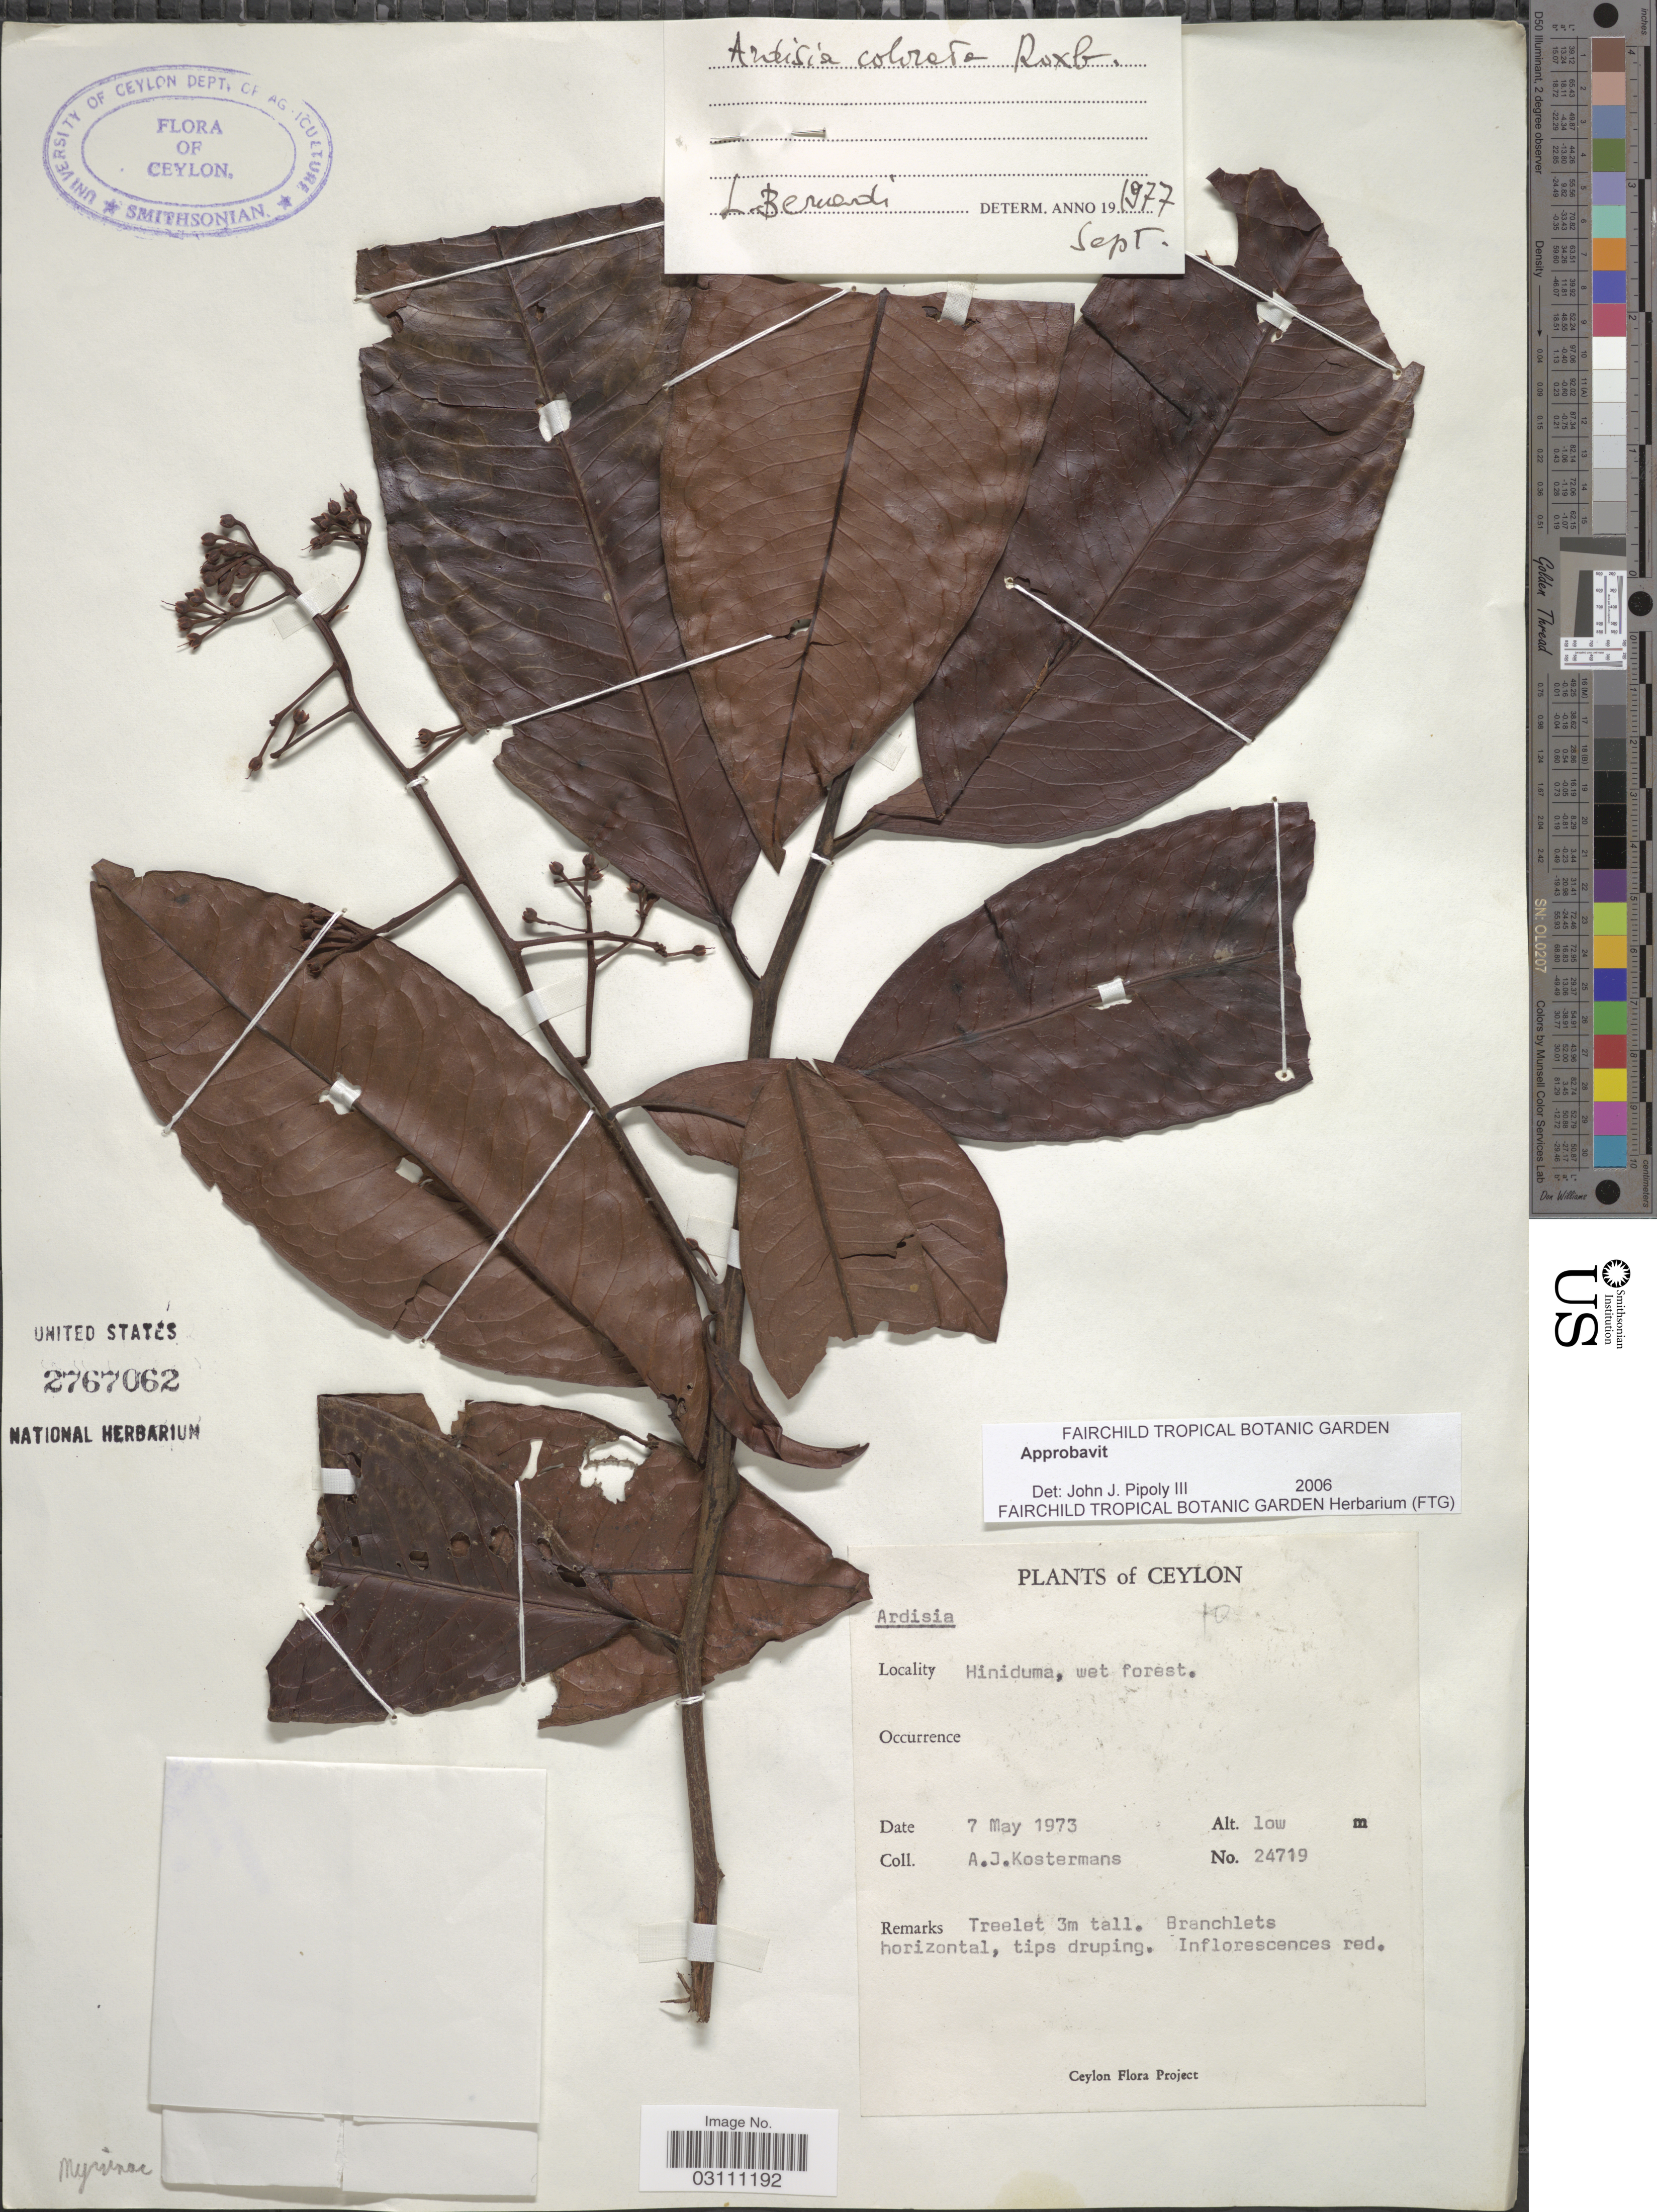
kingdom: Plantae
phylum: Tracheophyta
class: Magnoliopsida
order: Ericales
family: Primulaceae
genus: Ardisia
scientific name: Ardisia colorata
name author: Roxb.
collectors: A. J. G. Kostermans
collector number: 24719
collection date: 1973-05-07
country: Sri Lanka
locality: Ceylon. Hiniduma.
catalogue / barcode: US 2767062